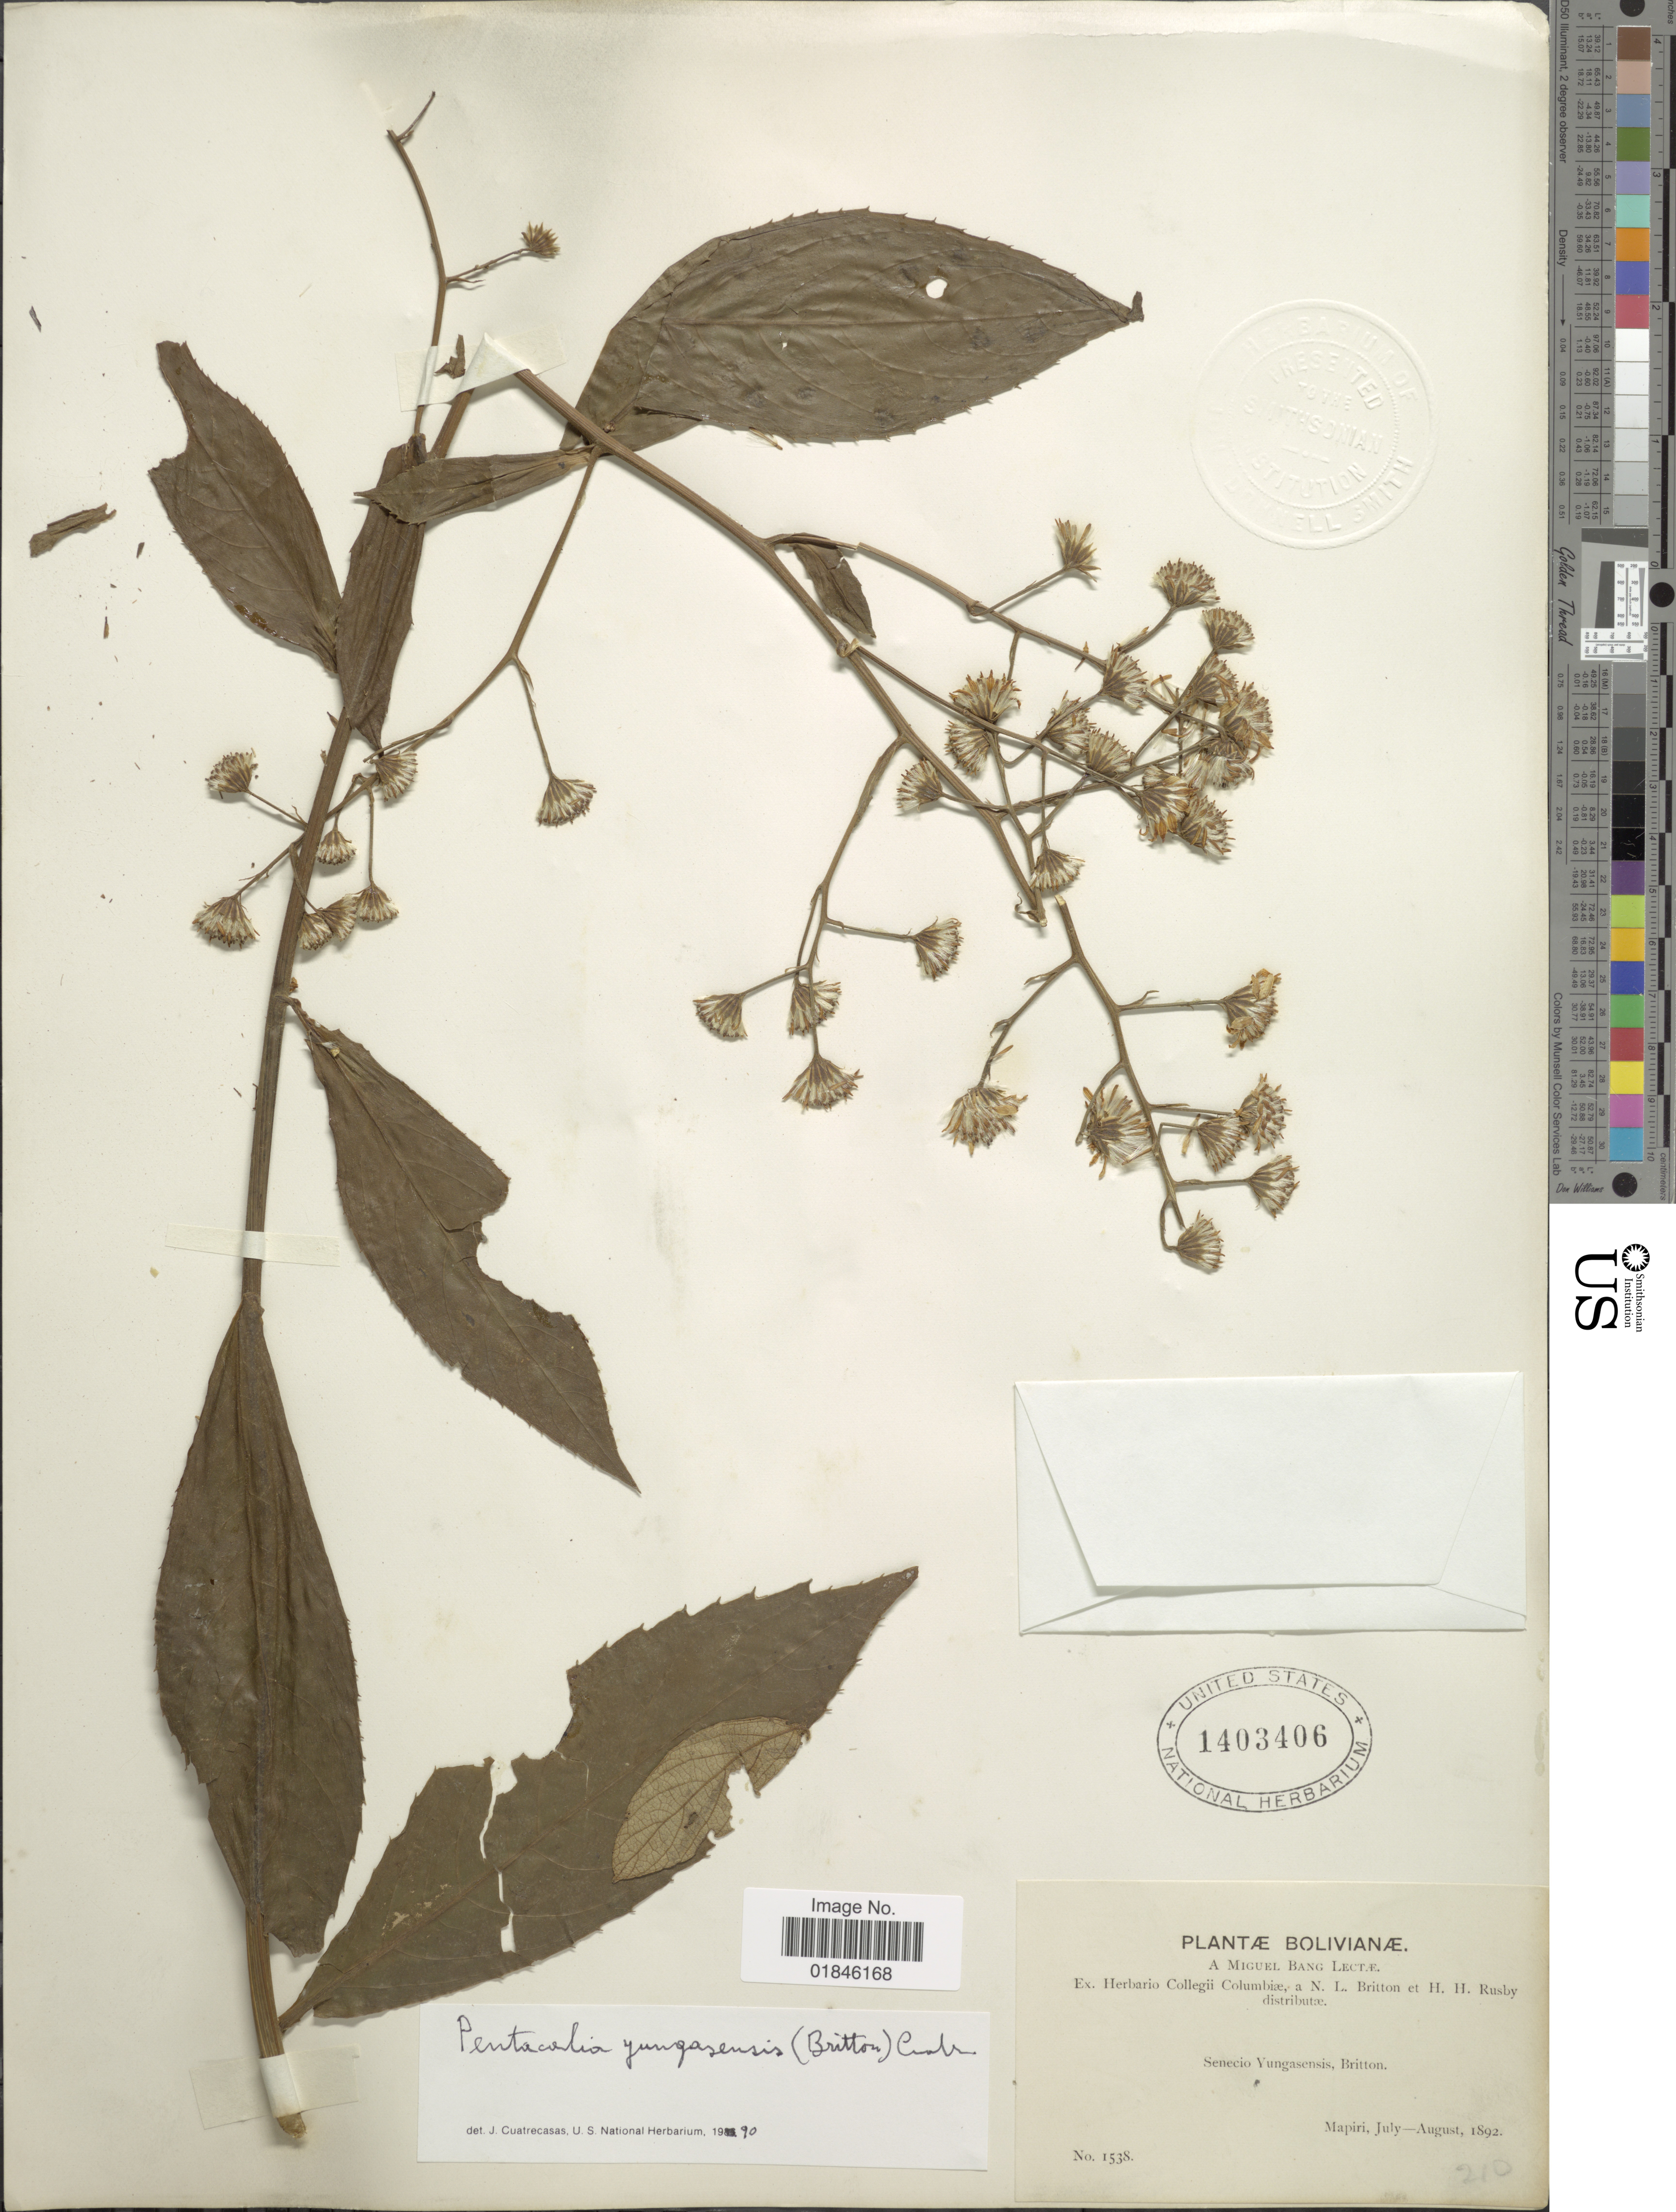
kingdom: Plantae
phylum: Tracheophyta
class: Magnoliopsida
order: Asterales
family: Asteraceae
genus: Pentacalia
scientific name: Pentacalia yungasensis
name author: (Britton) Cuatrec.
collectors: M. Bang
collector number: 1538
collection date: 1892-07/1892-08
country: Bolivia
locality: Mapiri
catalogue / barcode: US 1403406